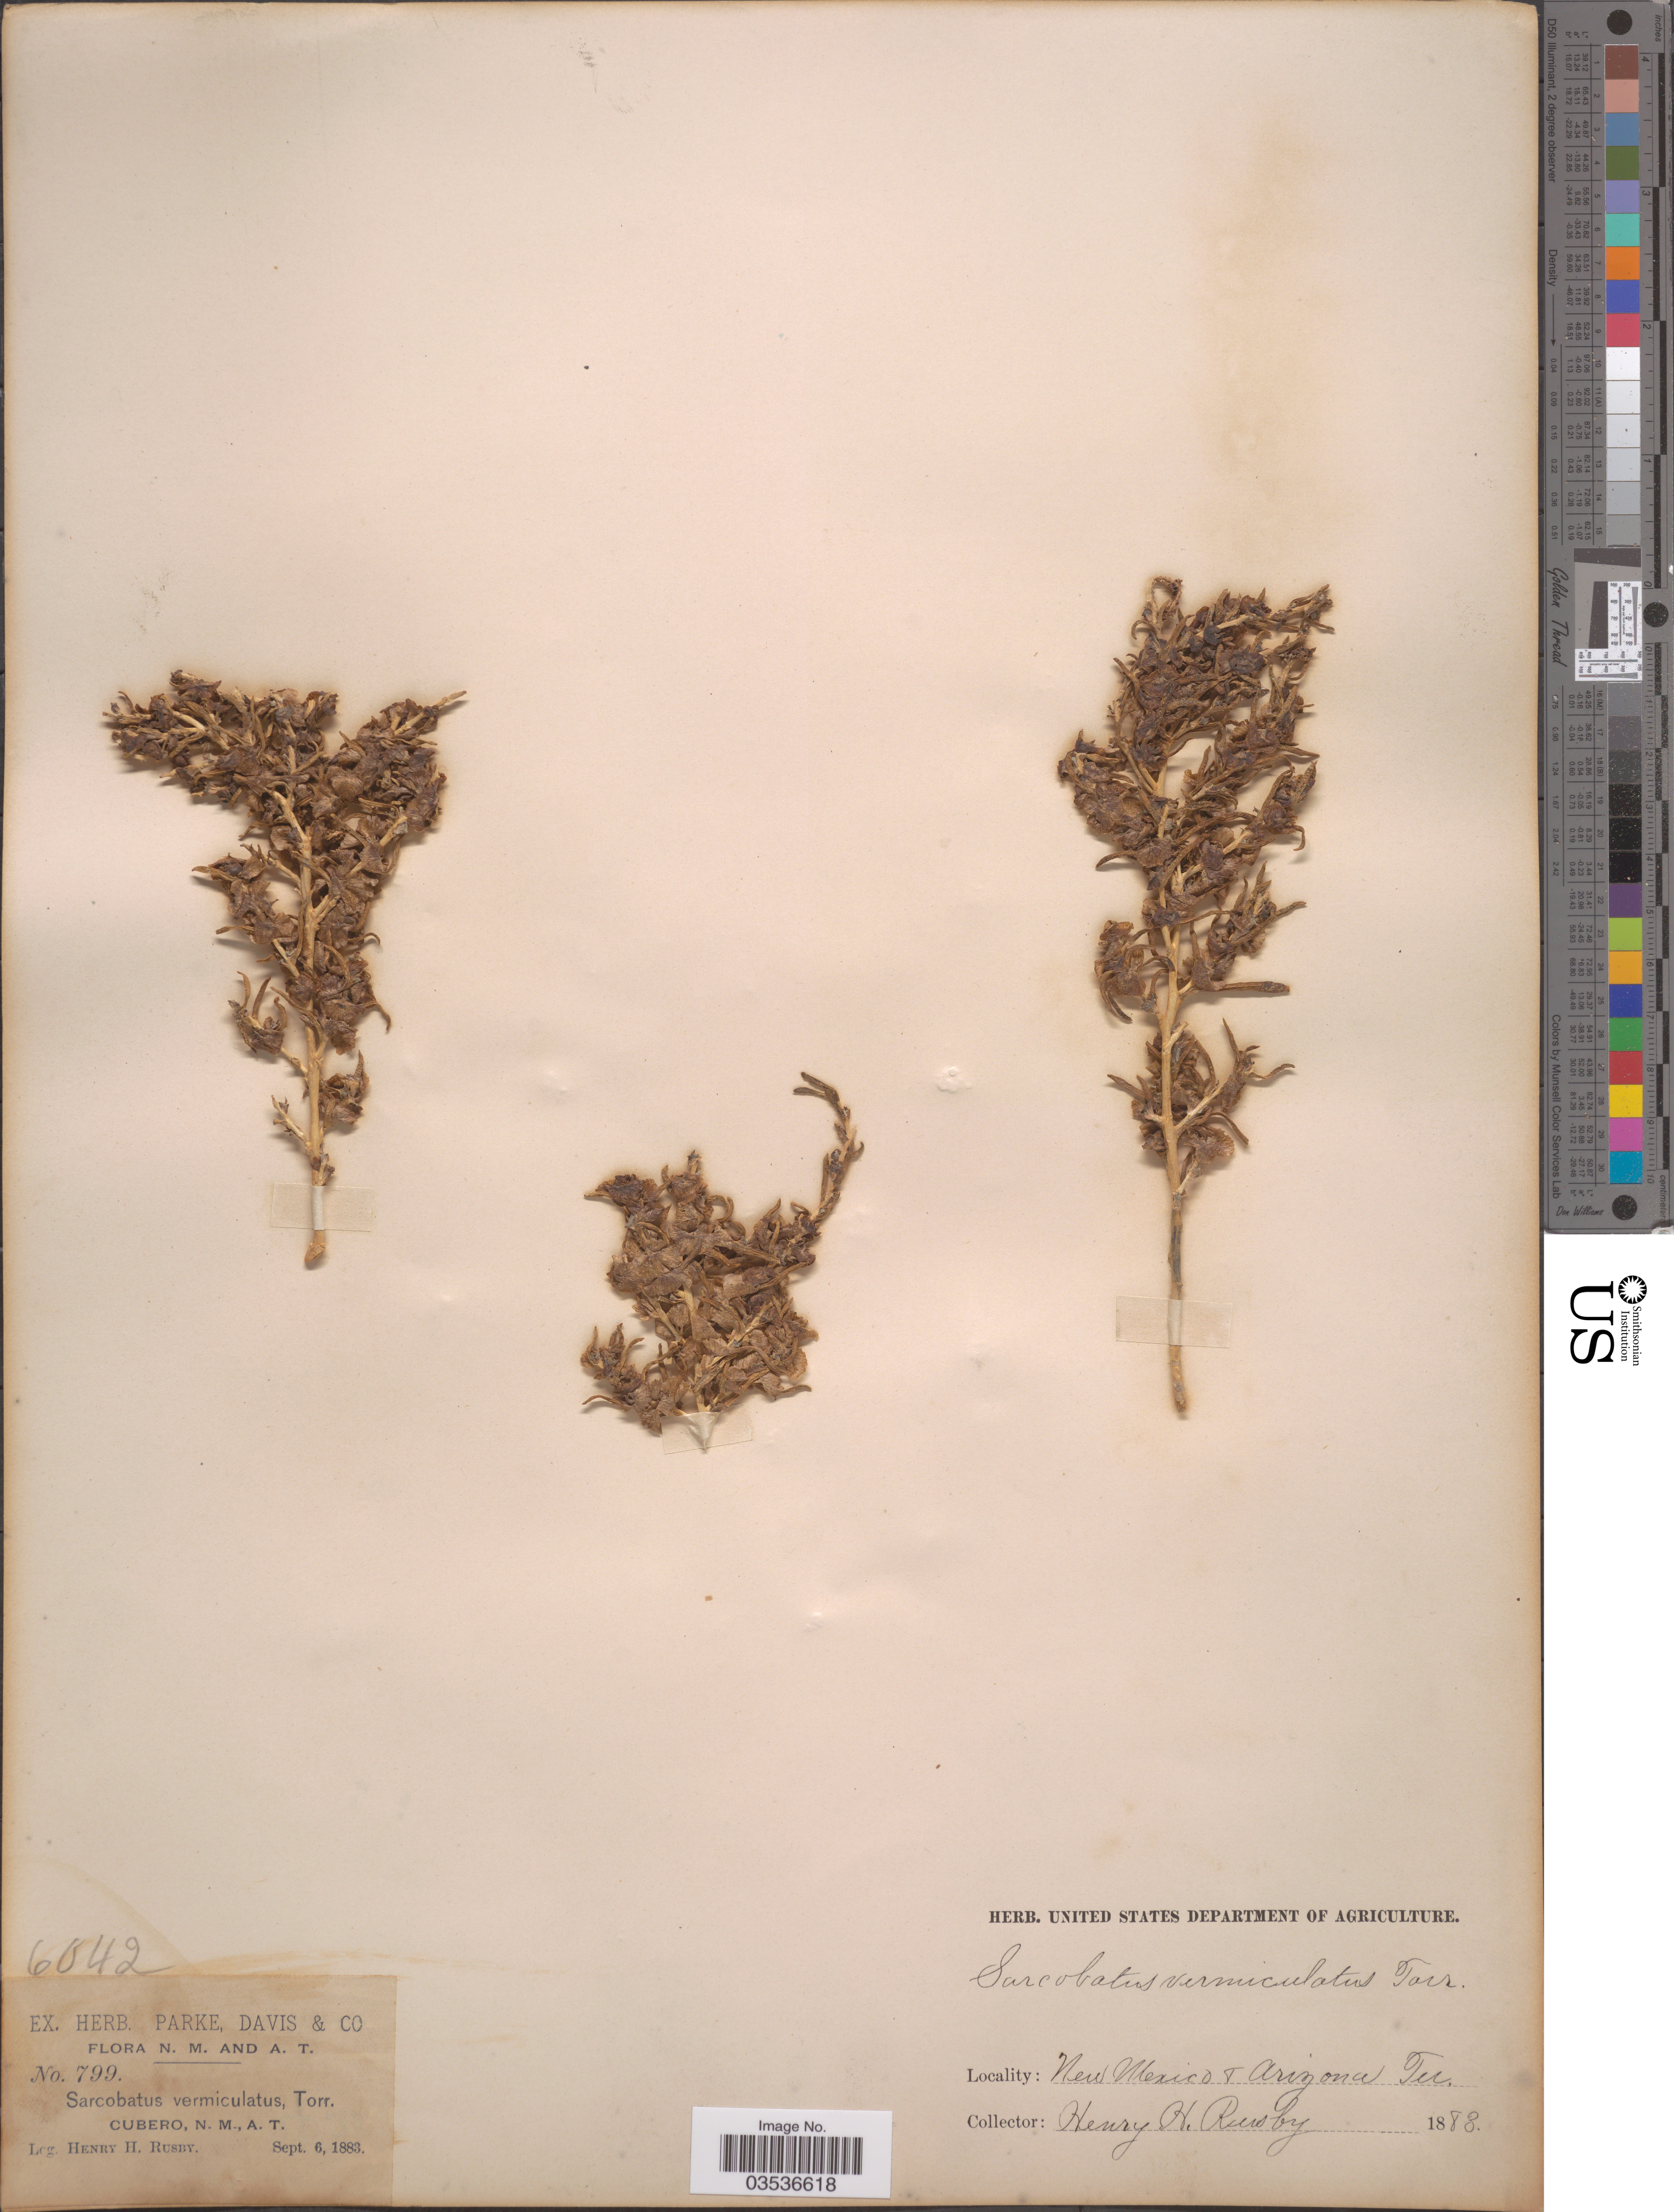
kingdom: Plantae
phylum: Tracheophyta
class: Magnoliopsida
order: Caryophyllales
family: Sarcobataceae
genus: Sarcobatus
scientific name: Sarcobatus vermiculatus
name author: (Hook.) Torr.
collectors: H. H. Rusby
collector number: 799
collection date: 1883-09-06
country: United States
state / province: New Mexico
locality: Cubero, N.M., A.T. New Mexico & Arizona Ter.